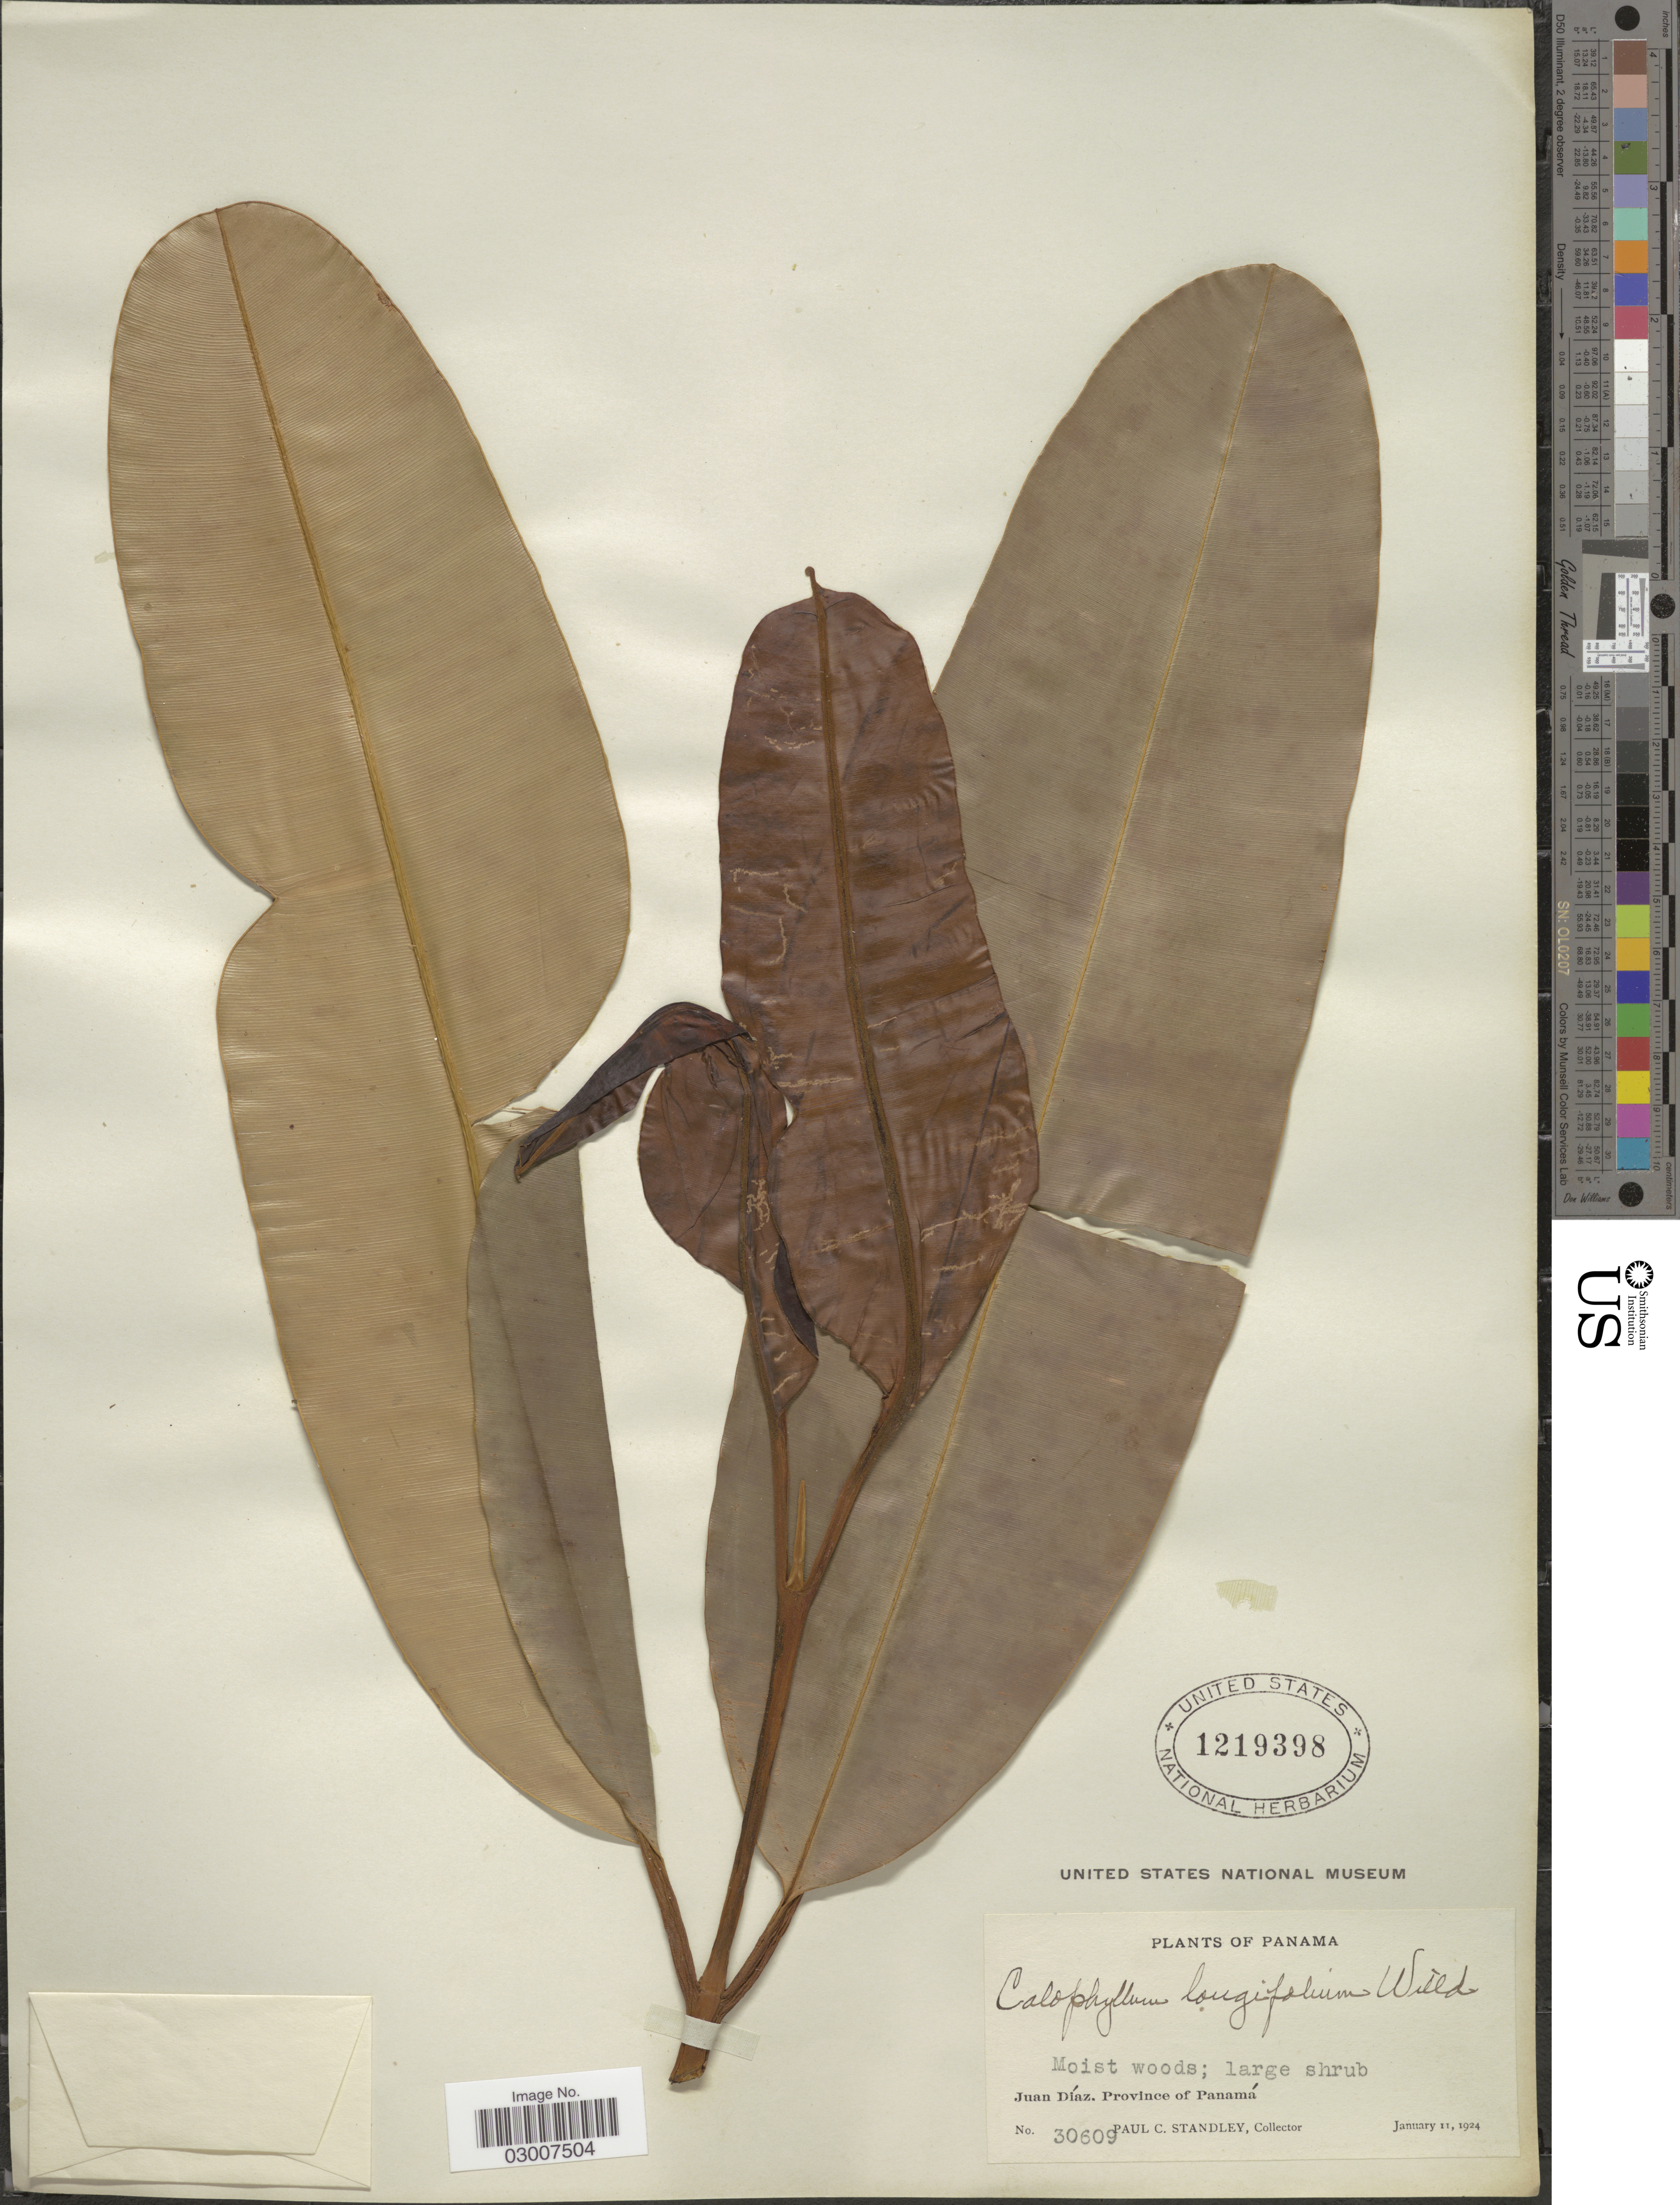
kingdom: Plantae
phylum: Tracheophyta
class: Magnoliopsida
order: Malpighiales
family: Calophyllaceae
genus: Calophyllum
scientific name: Calophyllum longifolium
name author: Willd.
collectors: P. C. Standley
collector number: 30609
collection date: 1924-01-11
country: Panama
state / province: Panamá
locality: Juan Díaz.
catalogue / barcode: US 1219398